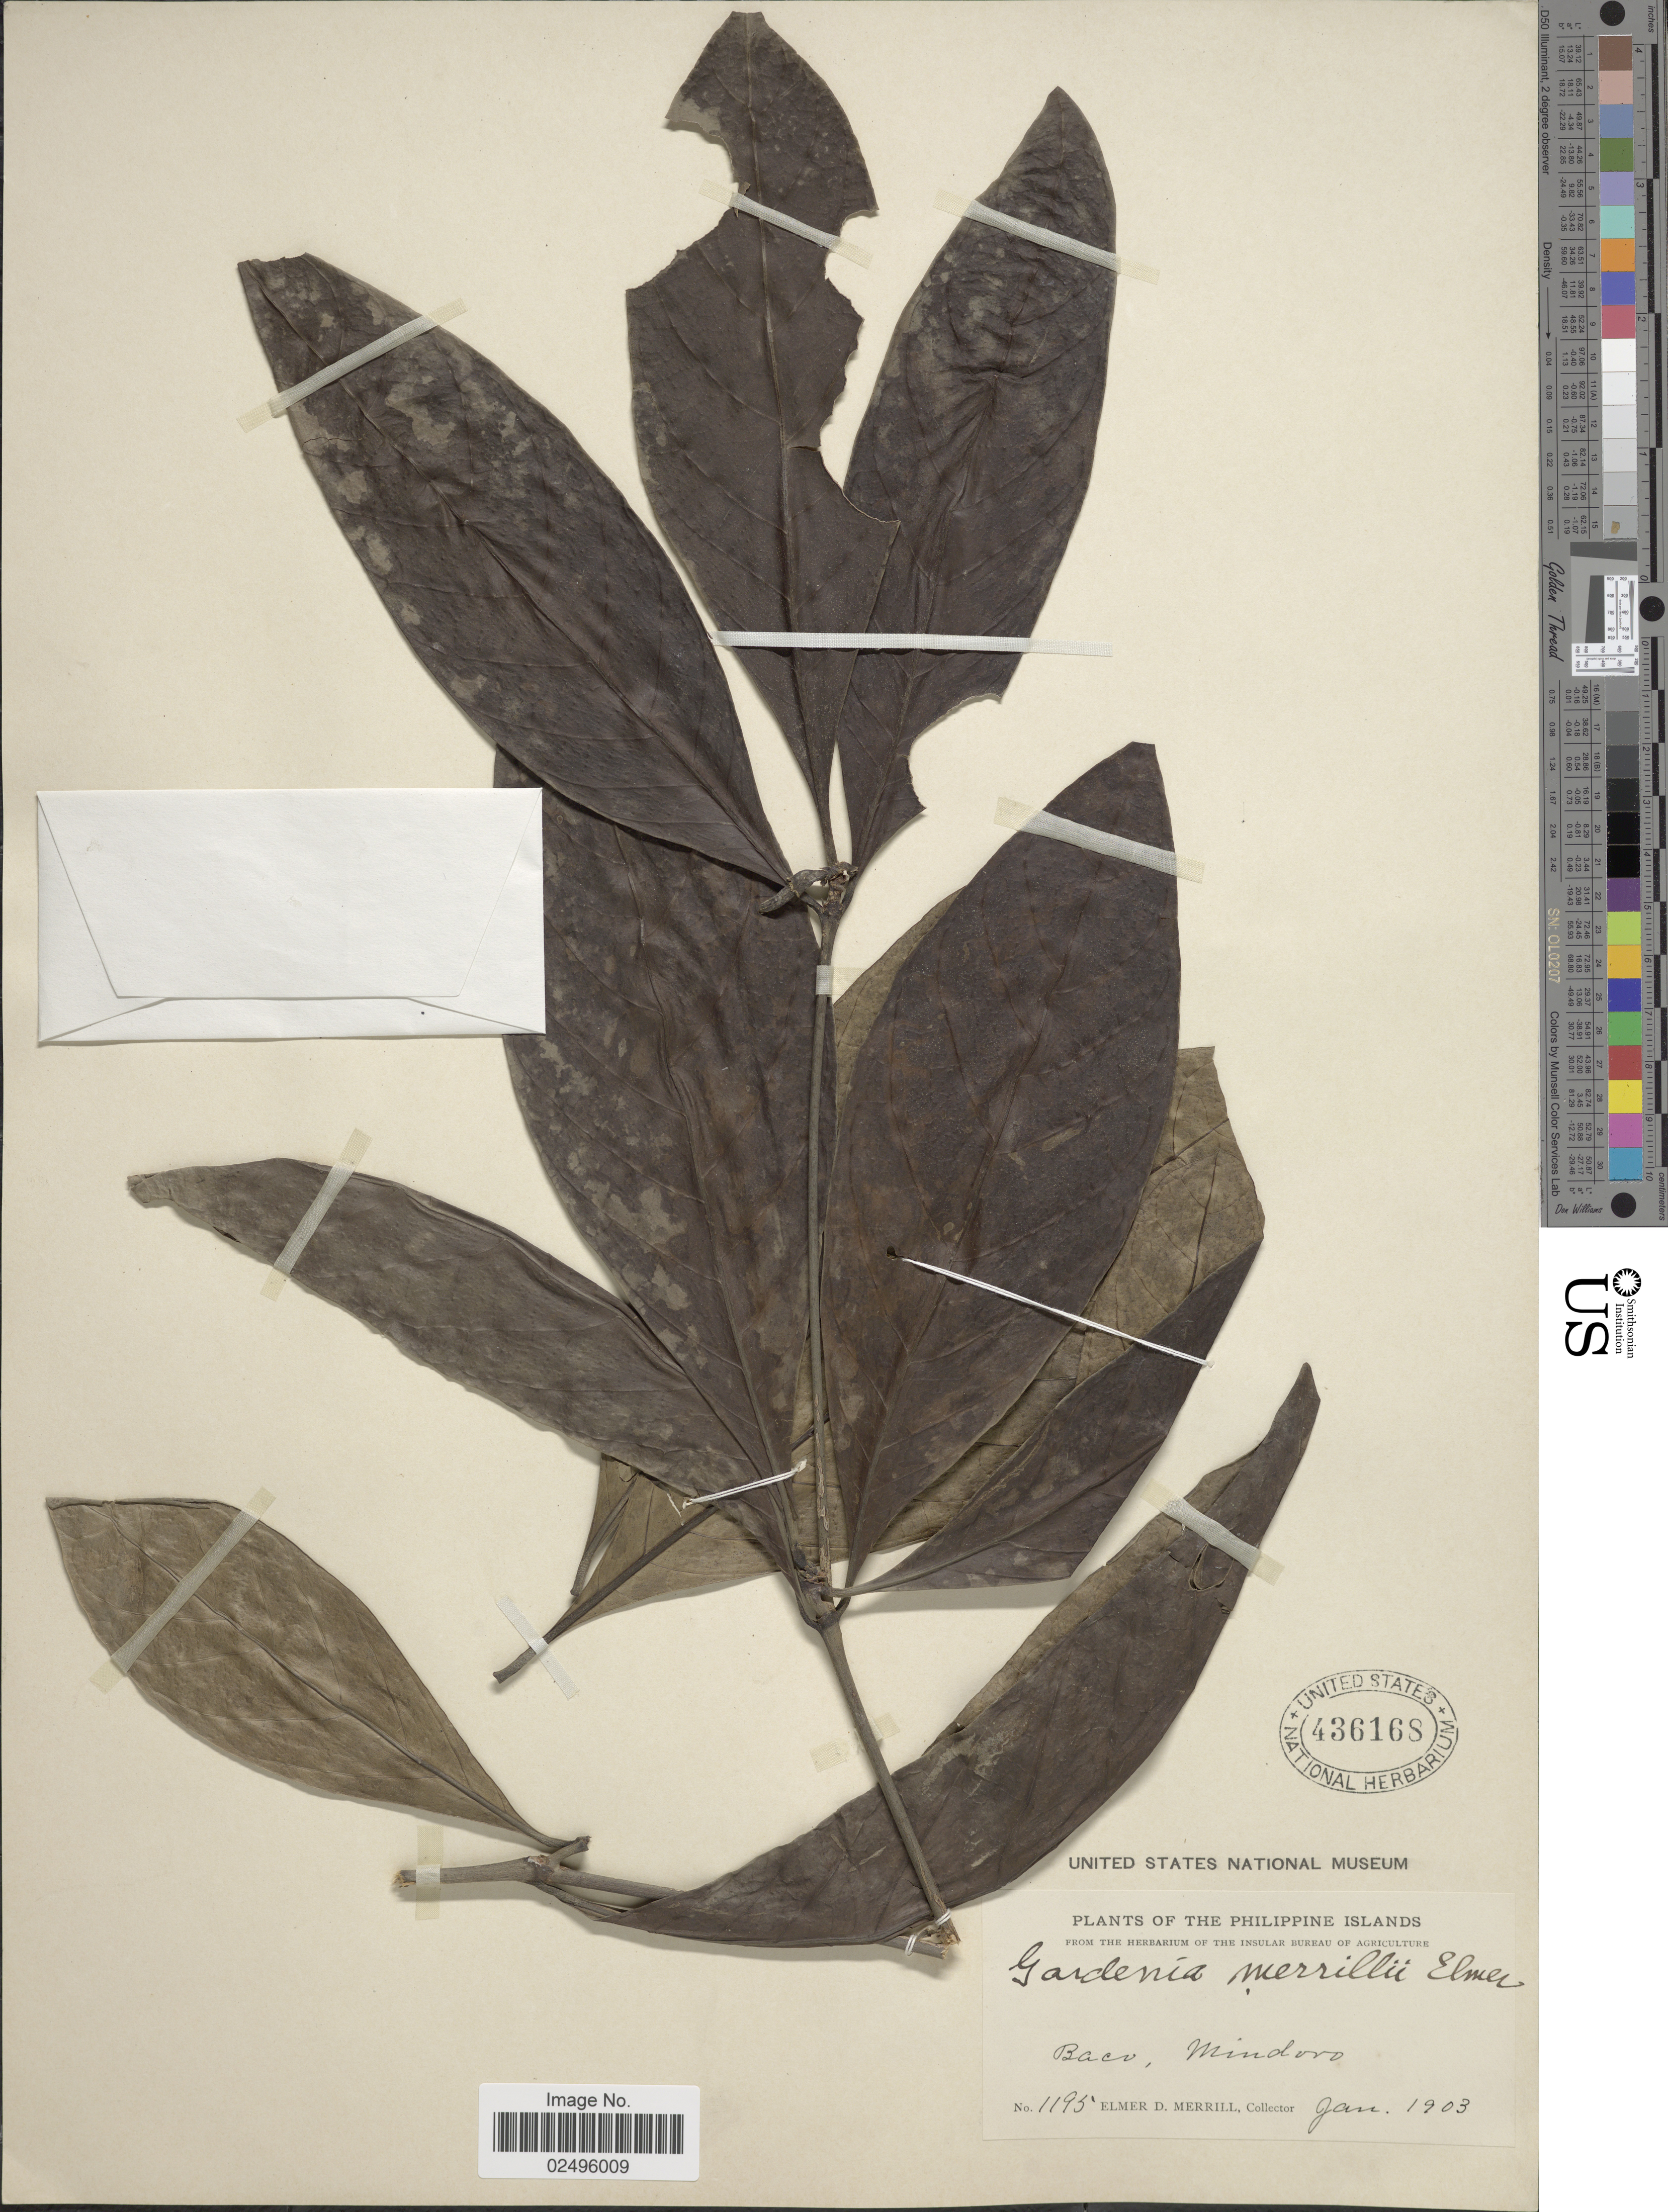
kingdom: Plantae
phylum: Tracheophyta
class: Magnoliopsida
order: Gentianales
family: Rubiaceae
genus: Rothmannia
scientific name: Rothmannia merrillii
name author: (Elmer) J.T. Pereira & Ridsdale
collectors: E. D. Merrill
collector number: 1195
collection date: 1903-01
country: Philippines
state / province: Mimaropa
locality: The Philippine Islands, Baco, Mindoro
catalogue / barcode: US 436168